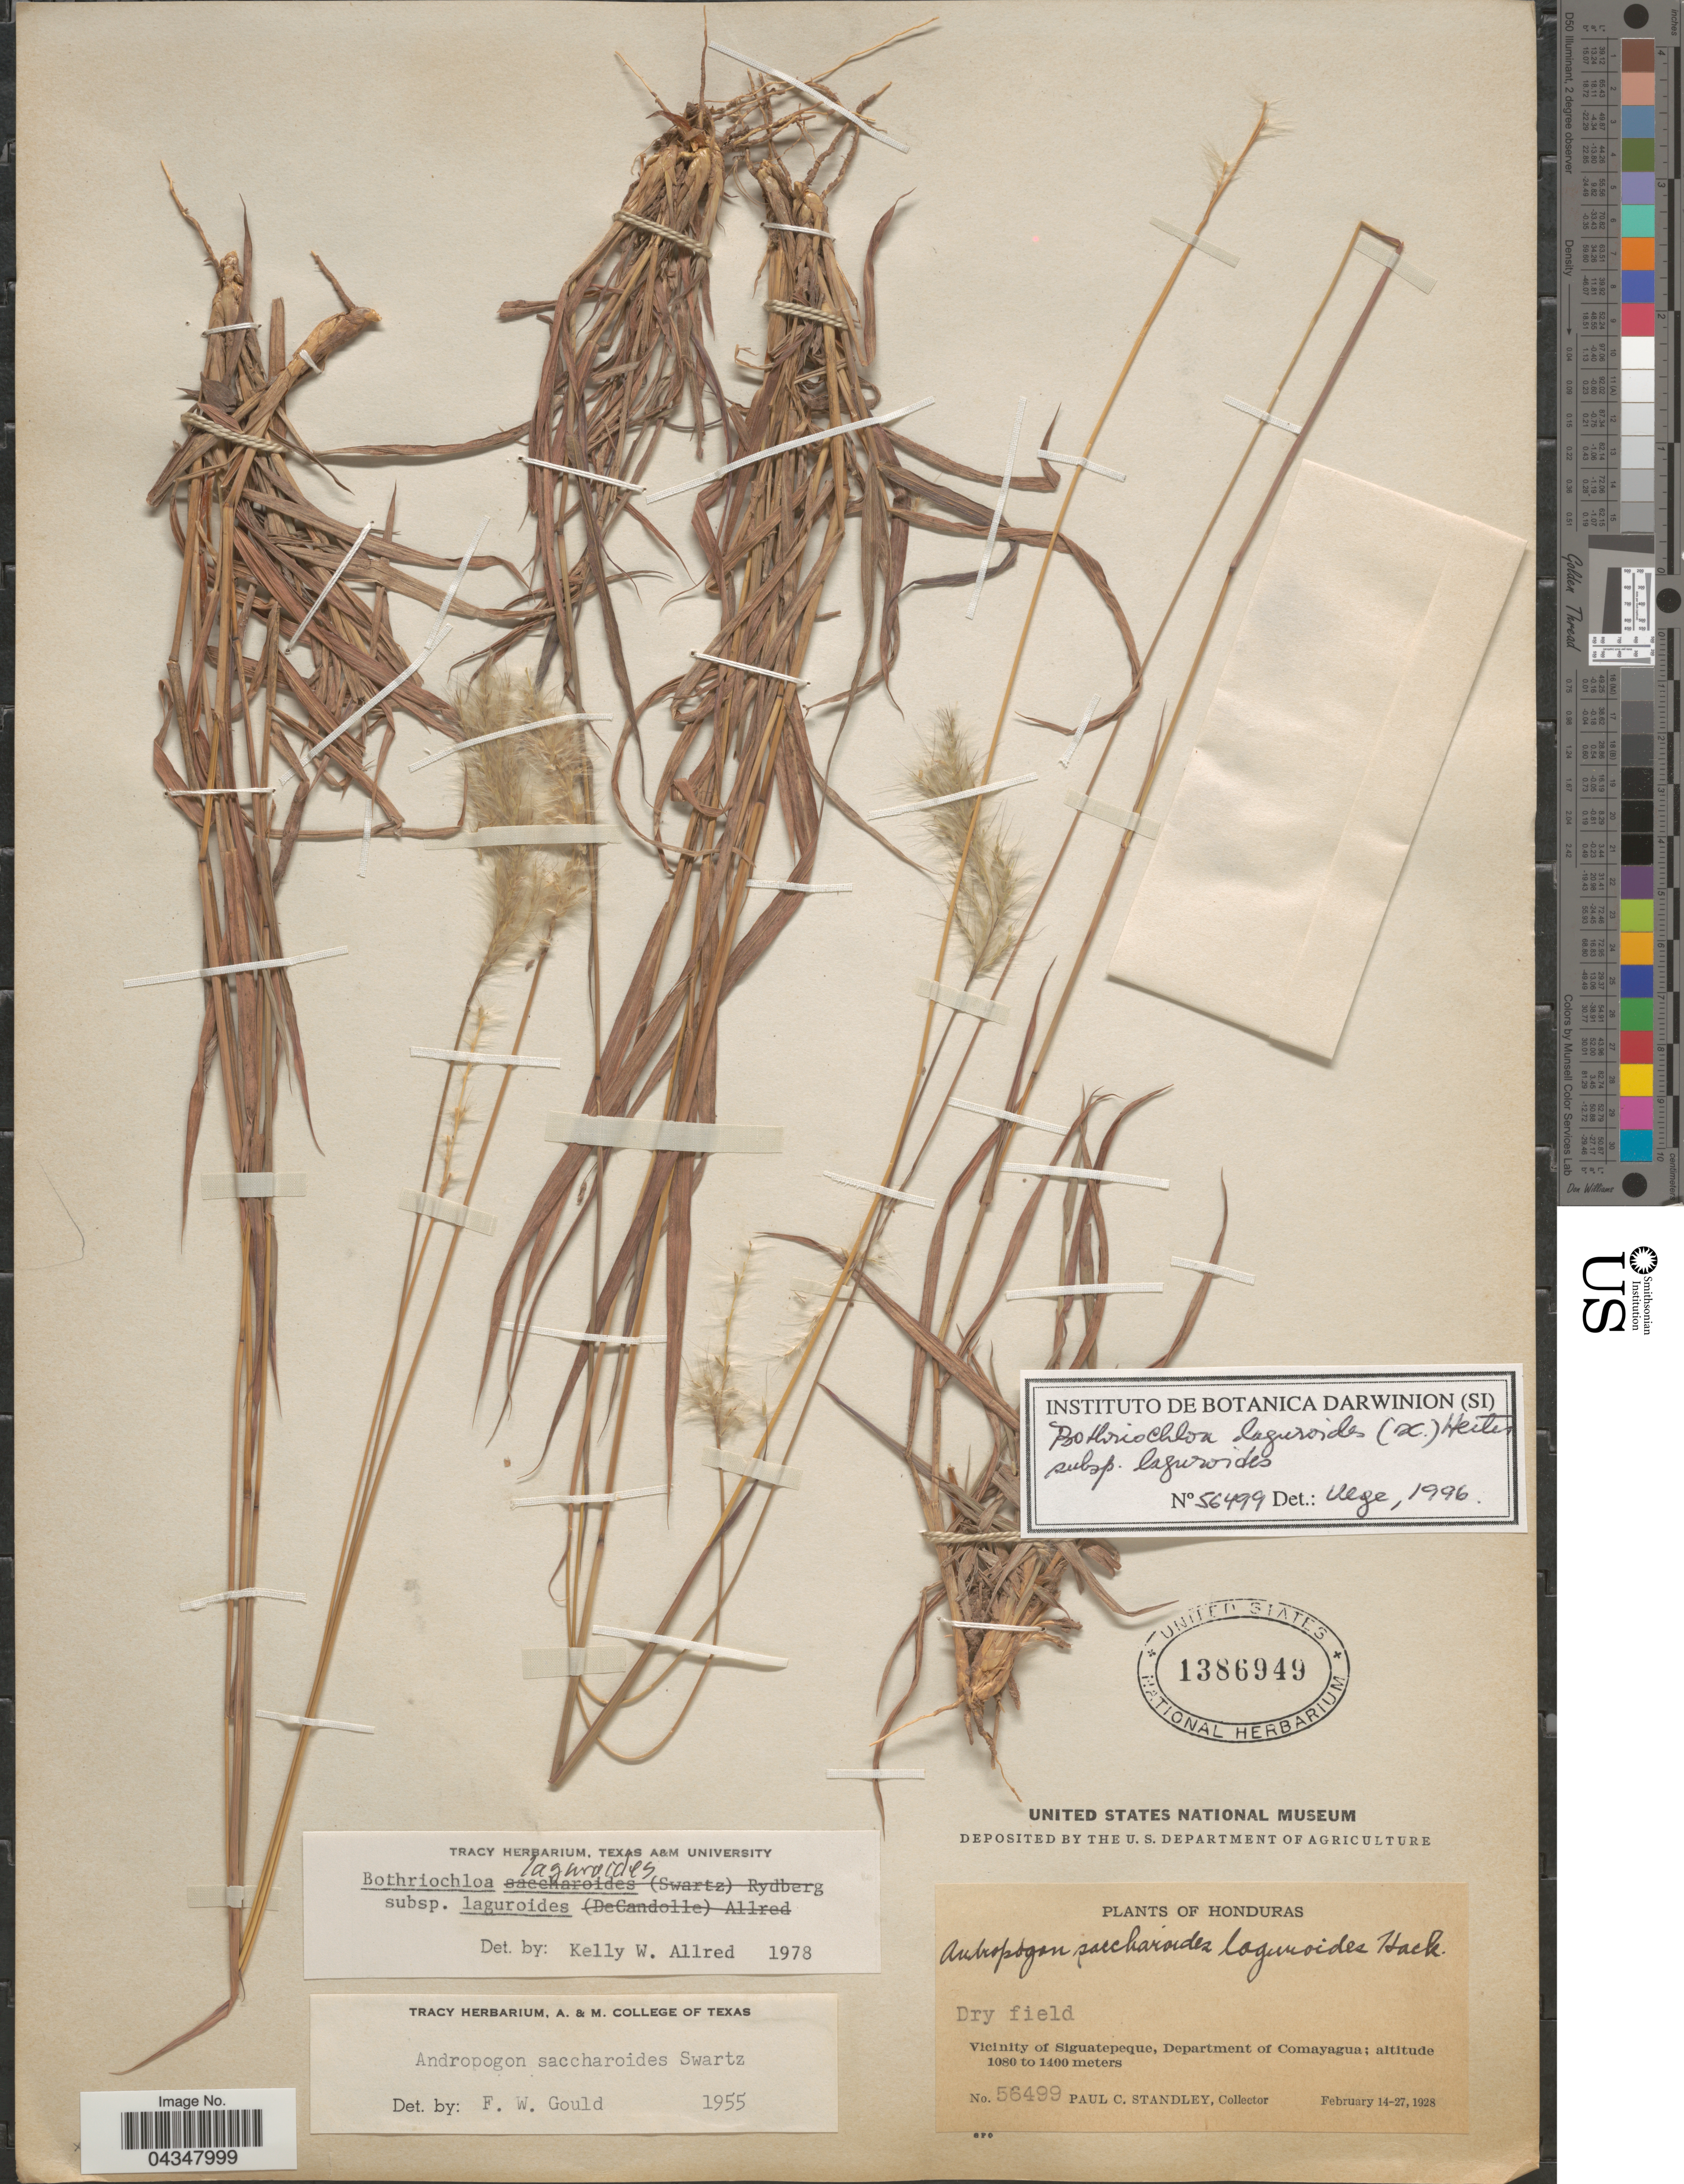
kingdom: Plantae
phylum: Tracheophyta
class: Liliopsida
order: Poales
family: Poaceae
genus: Bothriochloa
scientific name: Bothriochloa laguroides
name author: (DC.) Herter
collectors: P. C. Standley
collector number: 56499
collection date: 1928-02-14/1928-02-27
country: Honduras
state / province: Comayagua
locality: Vicinity of Siguatepeque, Department of Comayagua.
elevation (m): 1080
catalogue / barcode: US 1386949